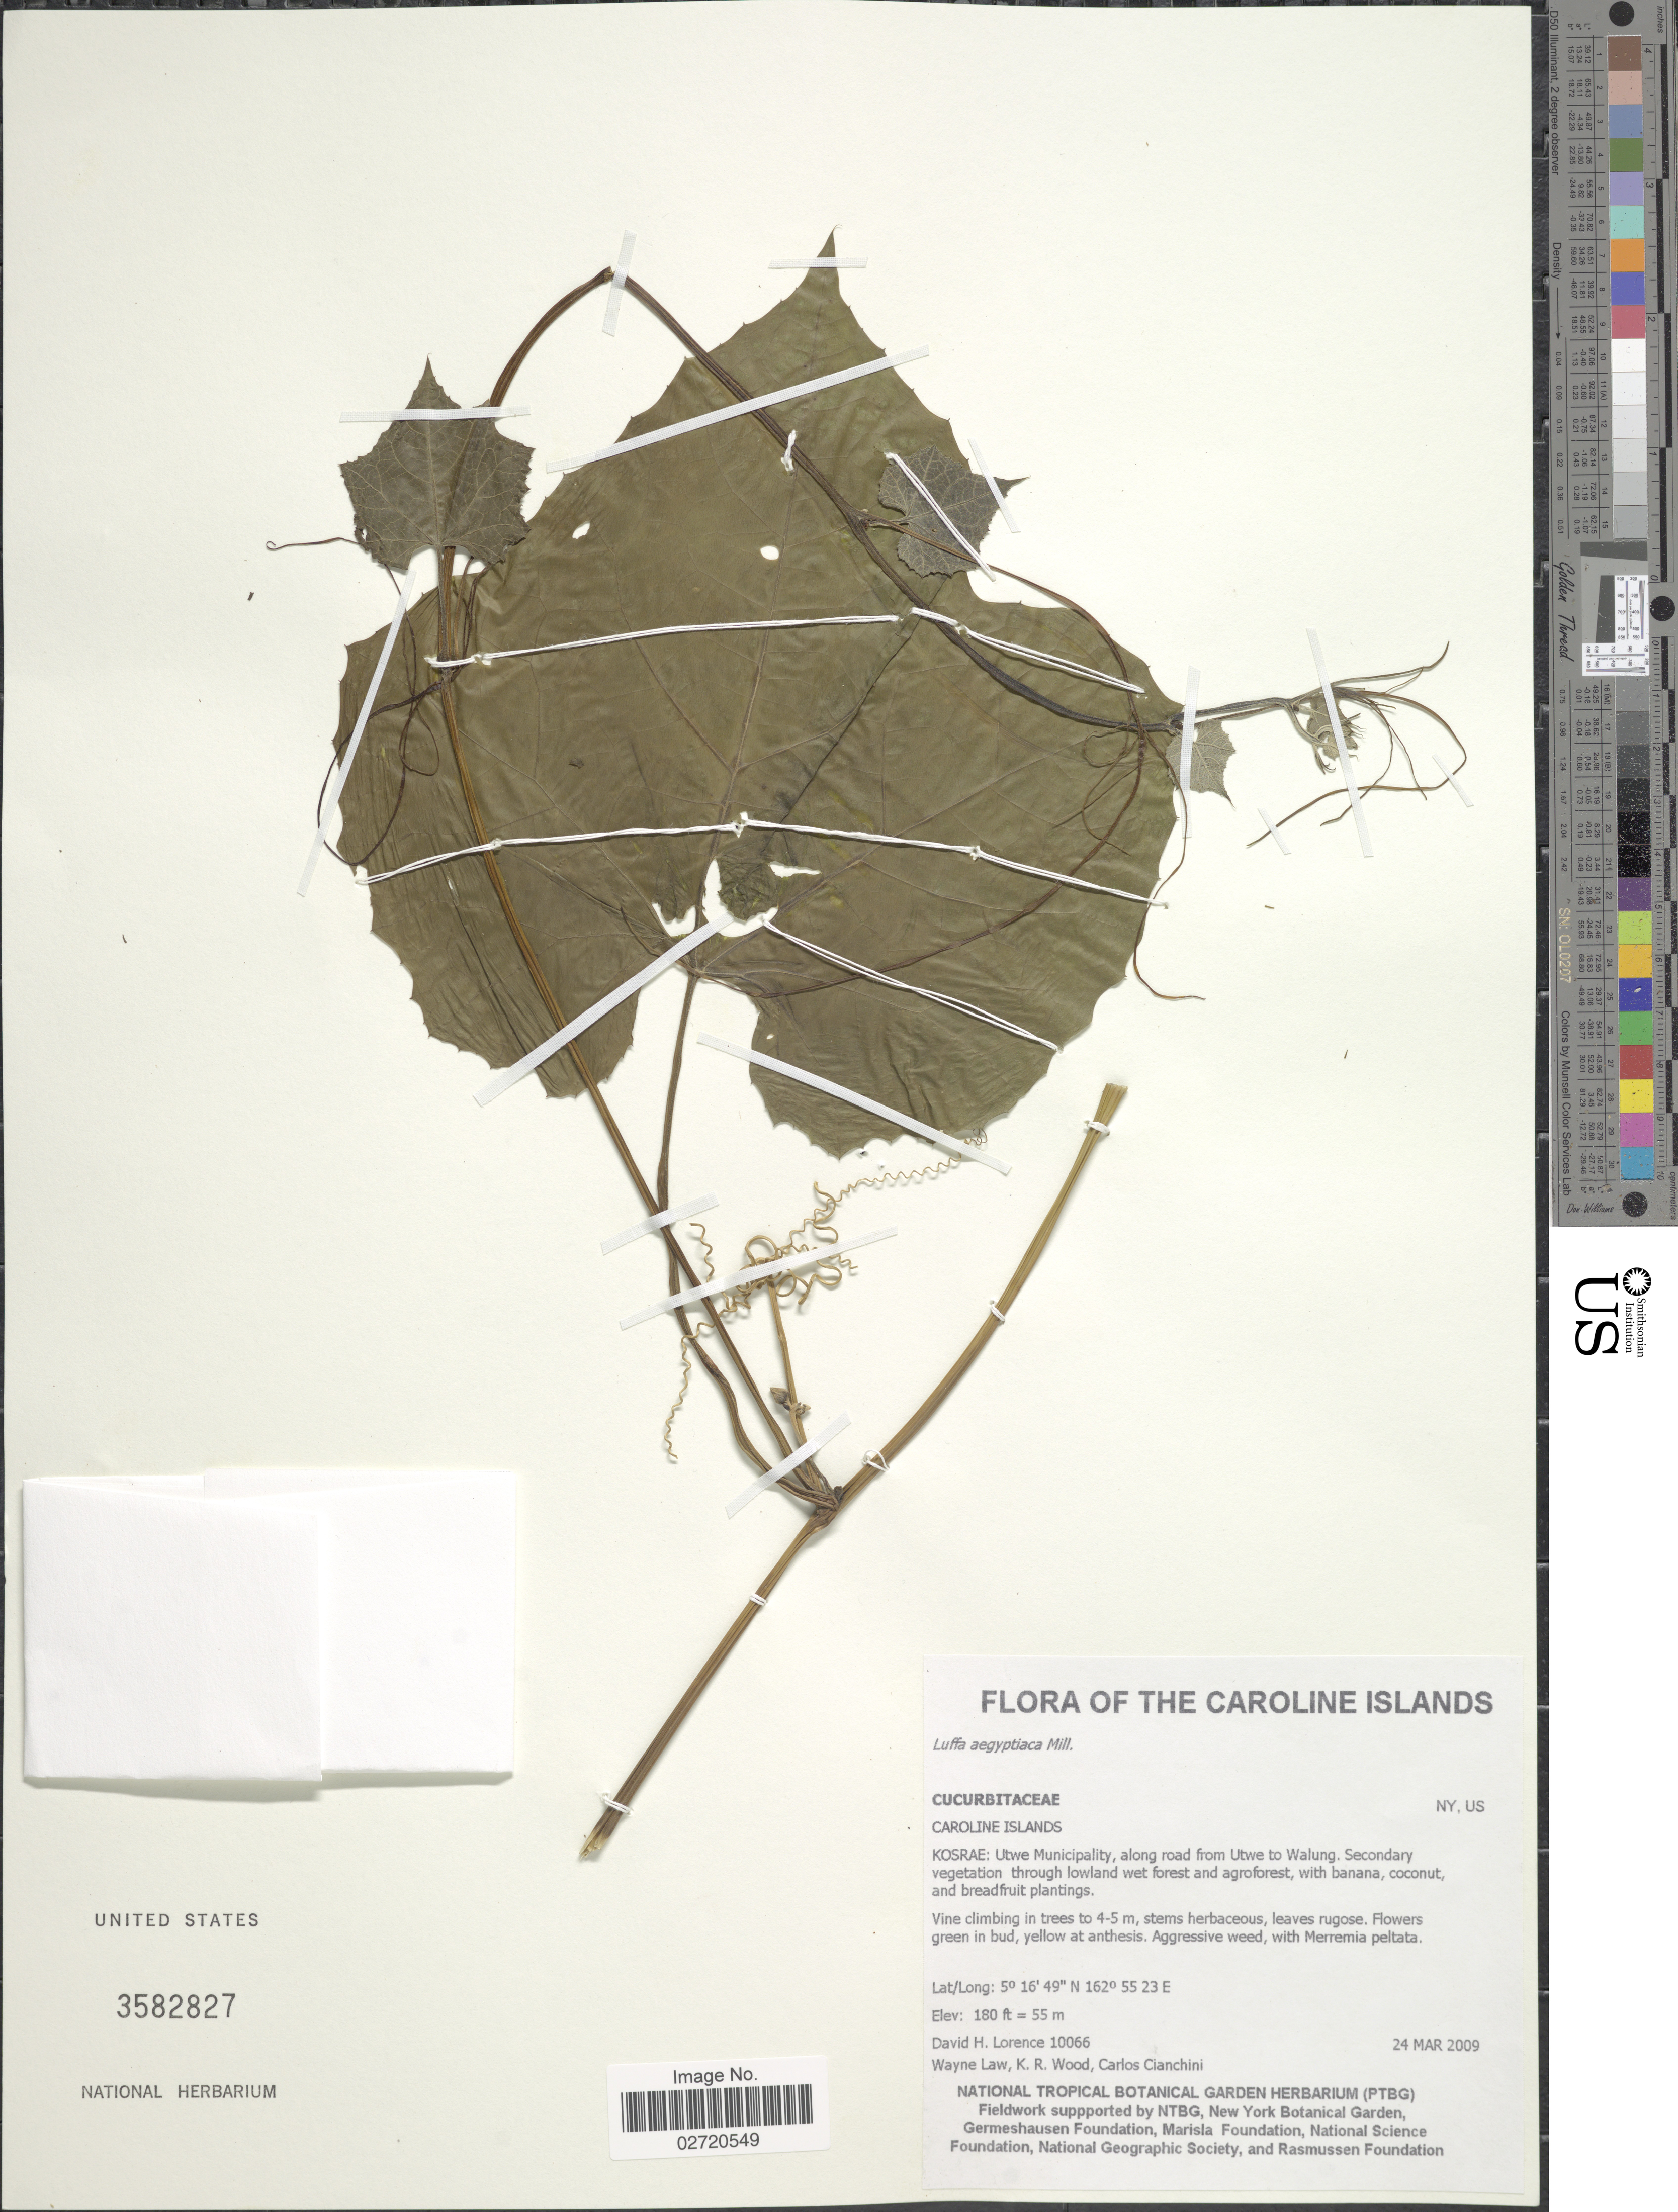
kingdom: Plantae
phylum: Tracheophyta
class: Magnoliopsida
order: Cucurbitales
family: Cucurbitaceae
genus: Luffa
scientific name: Luffa aegyptiaca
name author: Mill.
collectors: D. Lorence, W. Law, K. R. Wood & C. Cianchini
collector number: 10066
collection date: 2009-03-24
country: Micronesia, Federated States of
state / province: Kosrae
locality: Caroline Islands. Utwe Municipality, along road from Utwe to Walung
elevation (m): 55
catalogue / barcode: US 3582827